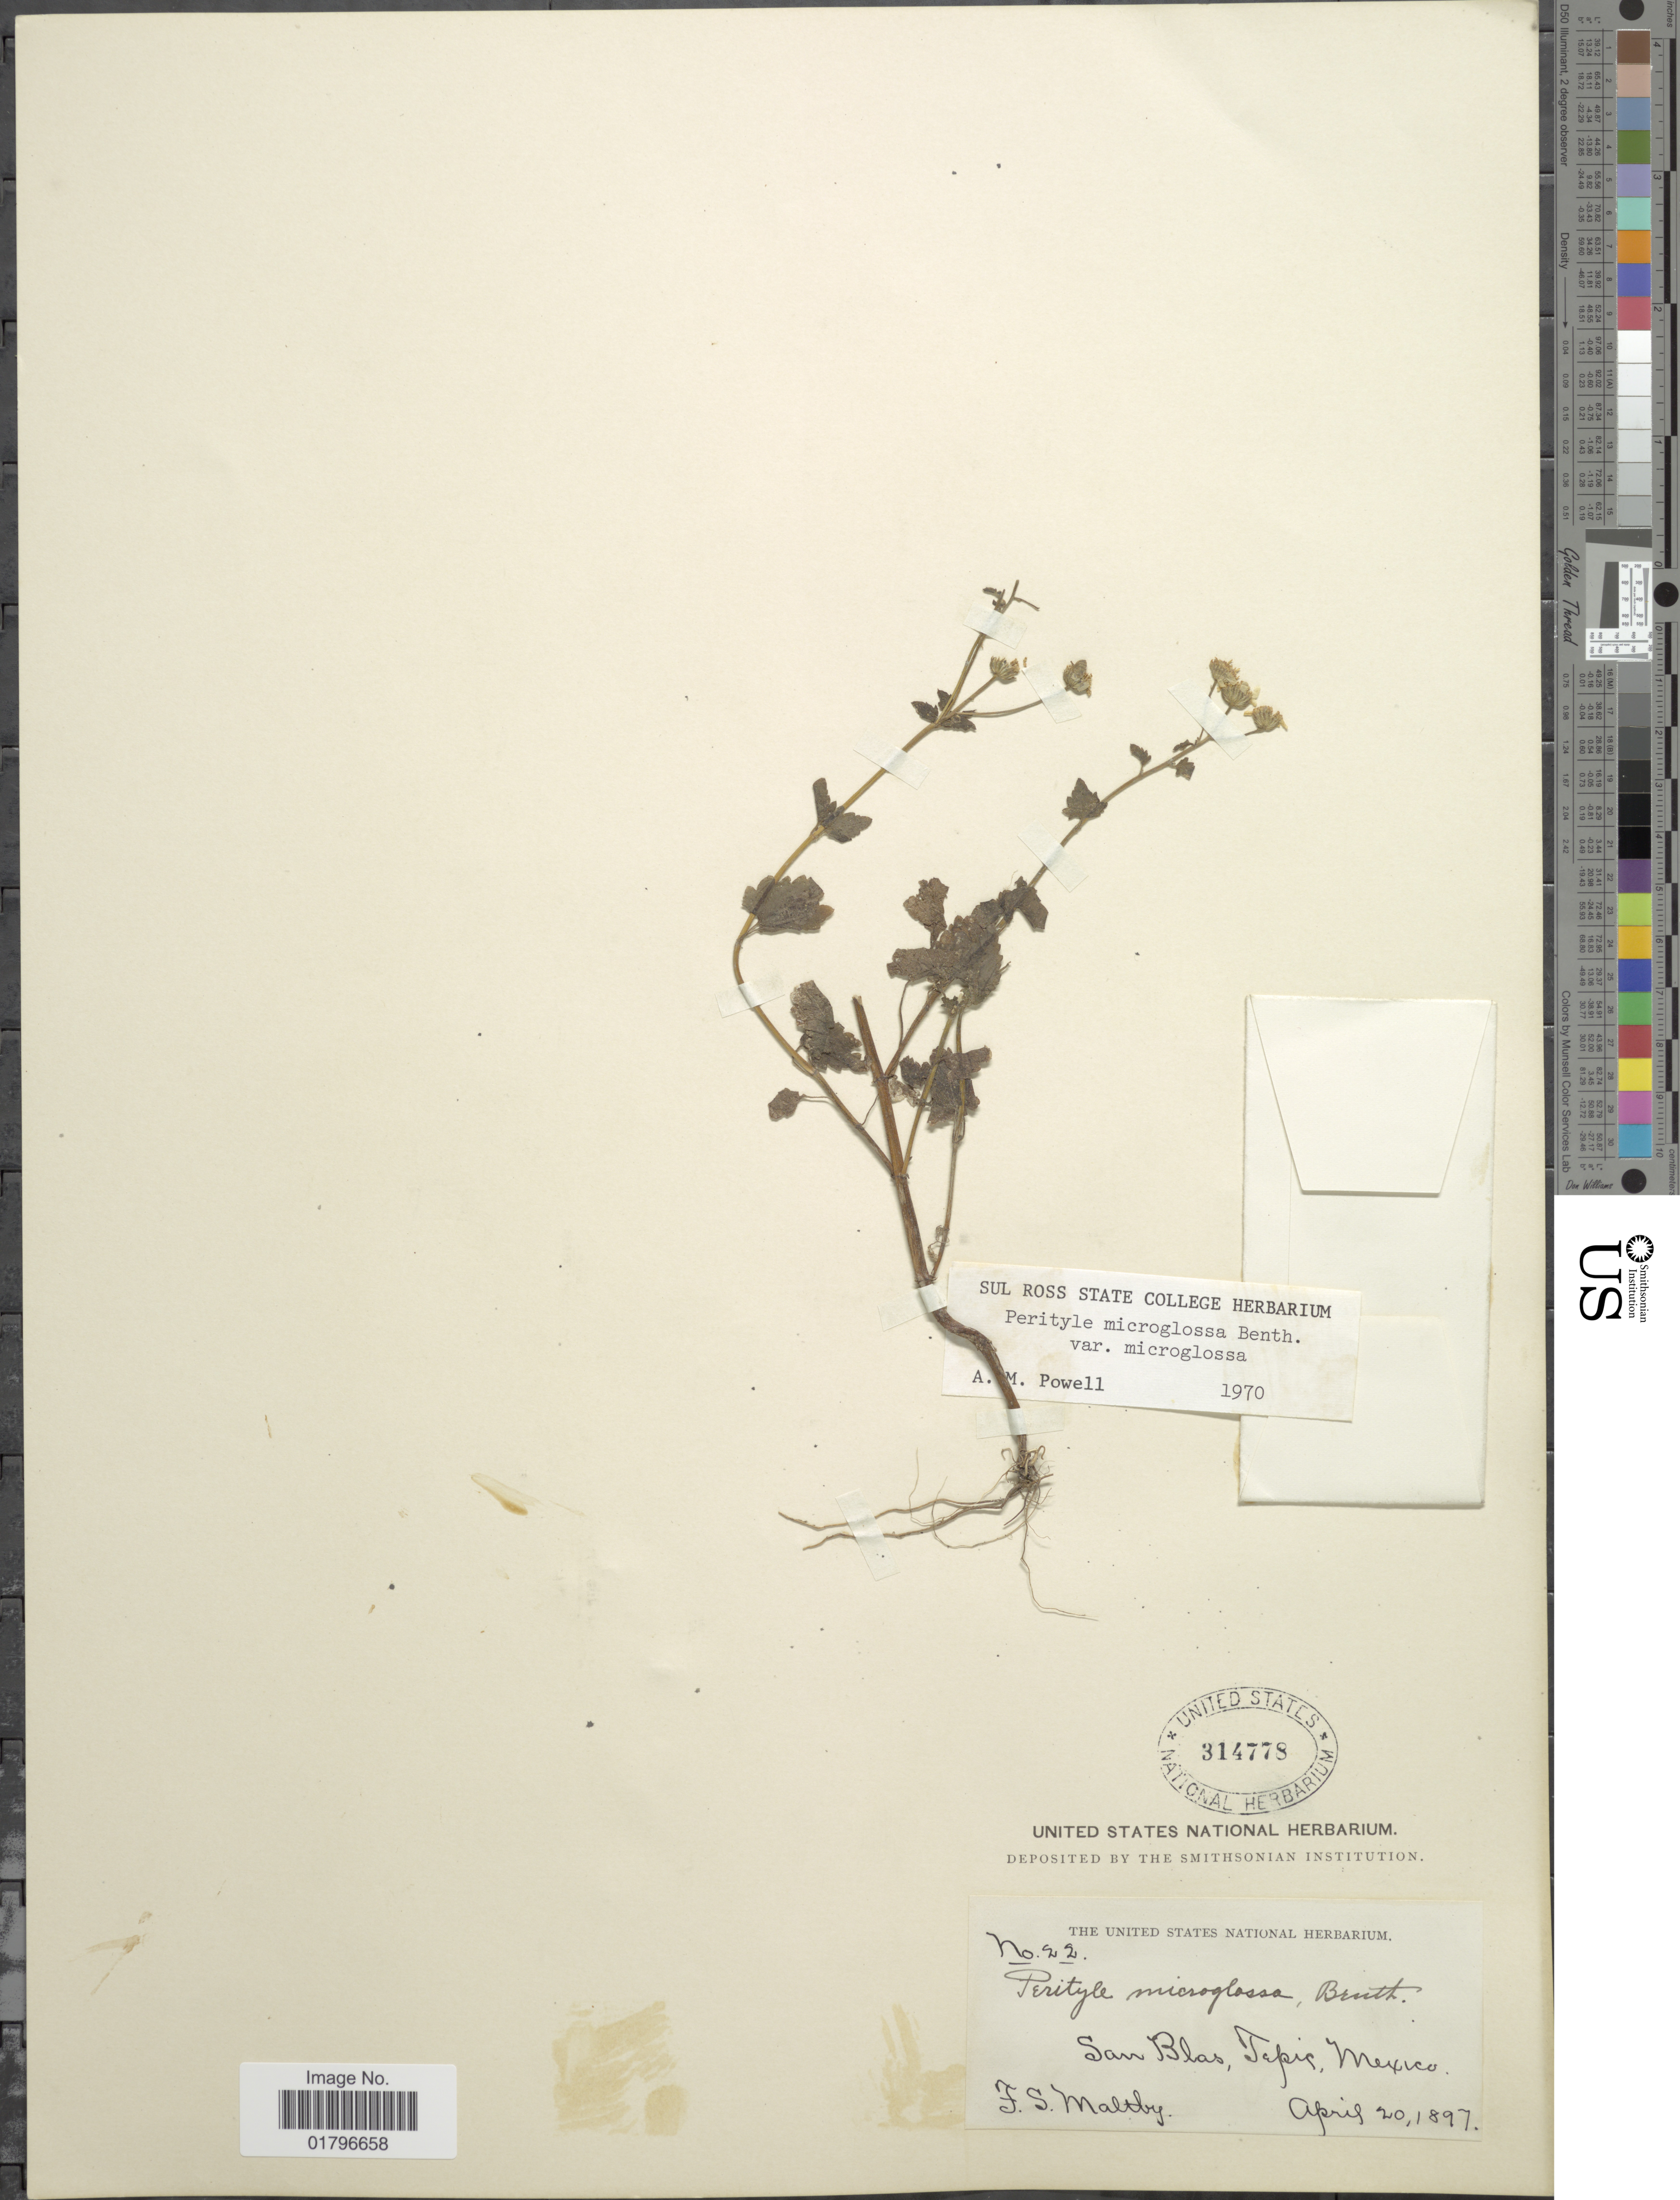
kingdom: Plantae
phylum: Tracheophyta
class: Magnoliopsida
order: Asterales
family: Asteraceae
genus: Perityle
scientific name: Perityle microglossa var. microglossa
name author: Benth.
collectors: F. S. Maltby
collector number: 22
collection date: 1897-04-20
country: Mexico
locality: San Blas, Tepic, Mexico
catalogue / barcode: US 314778